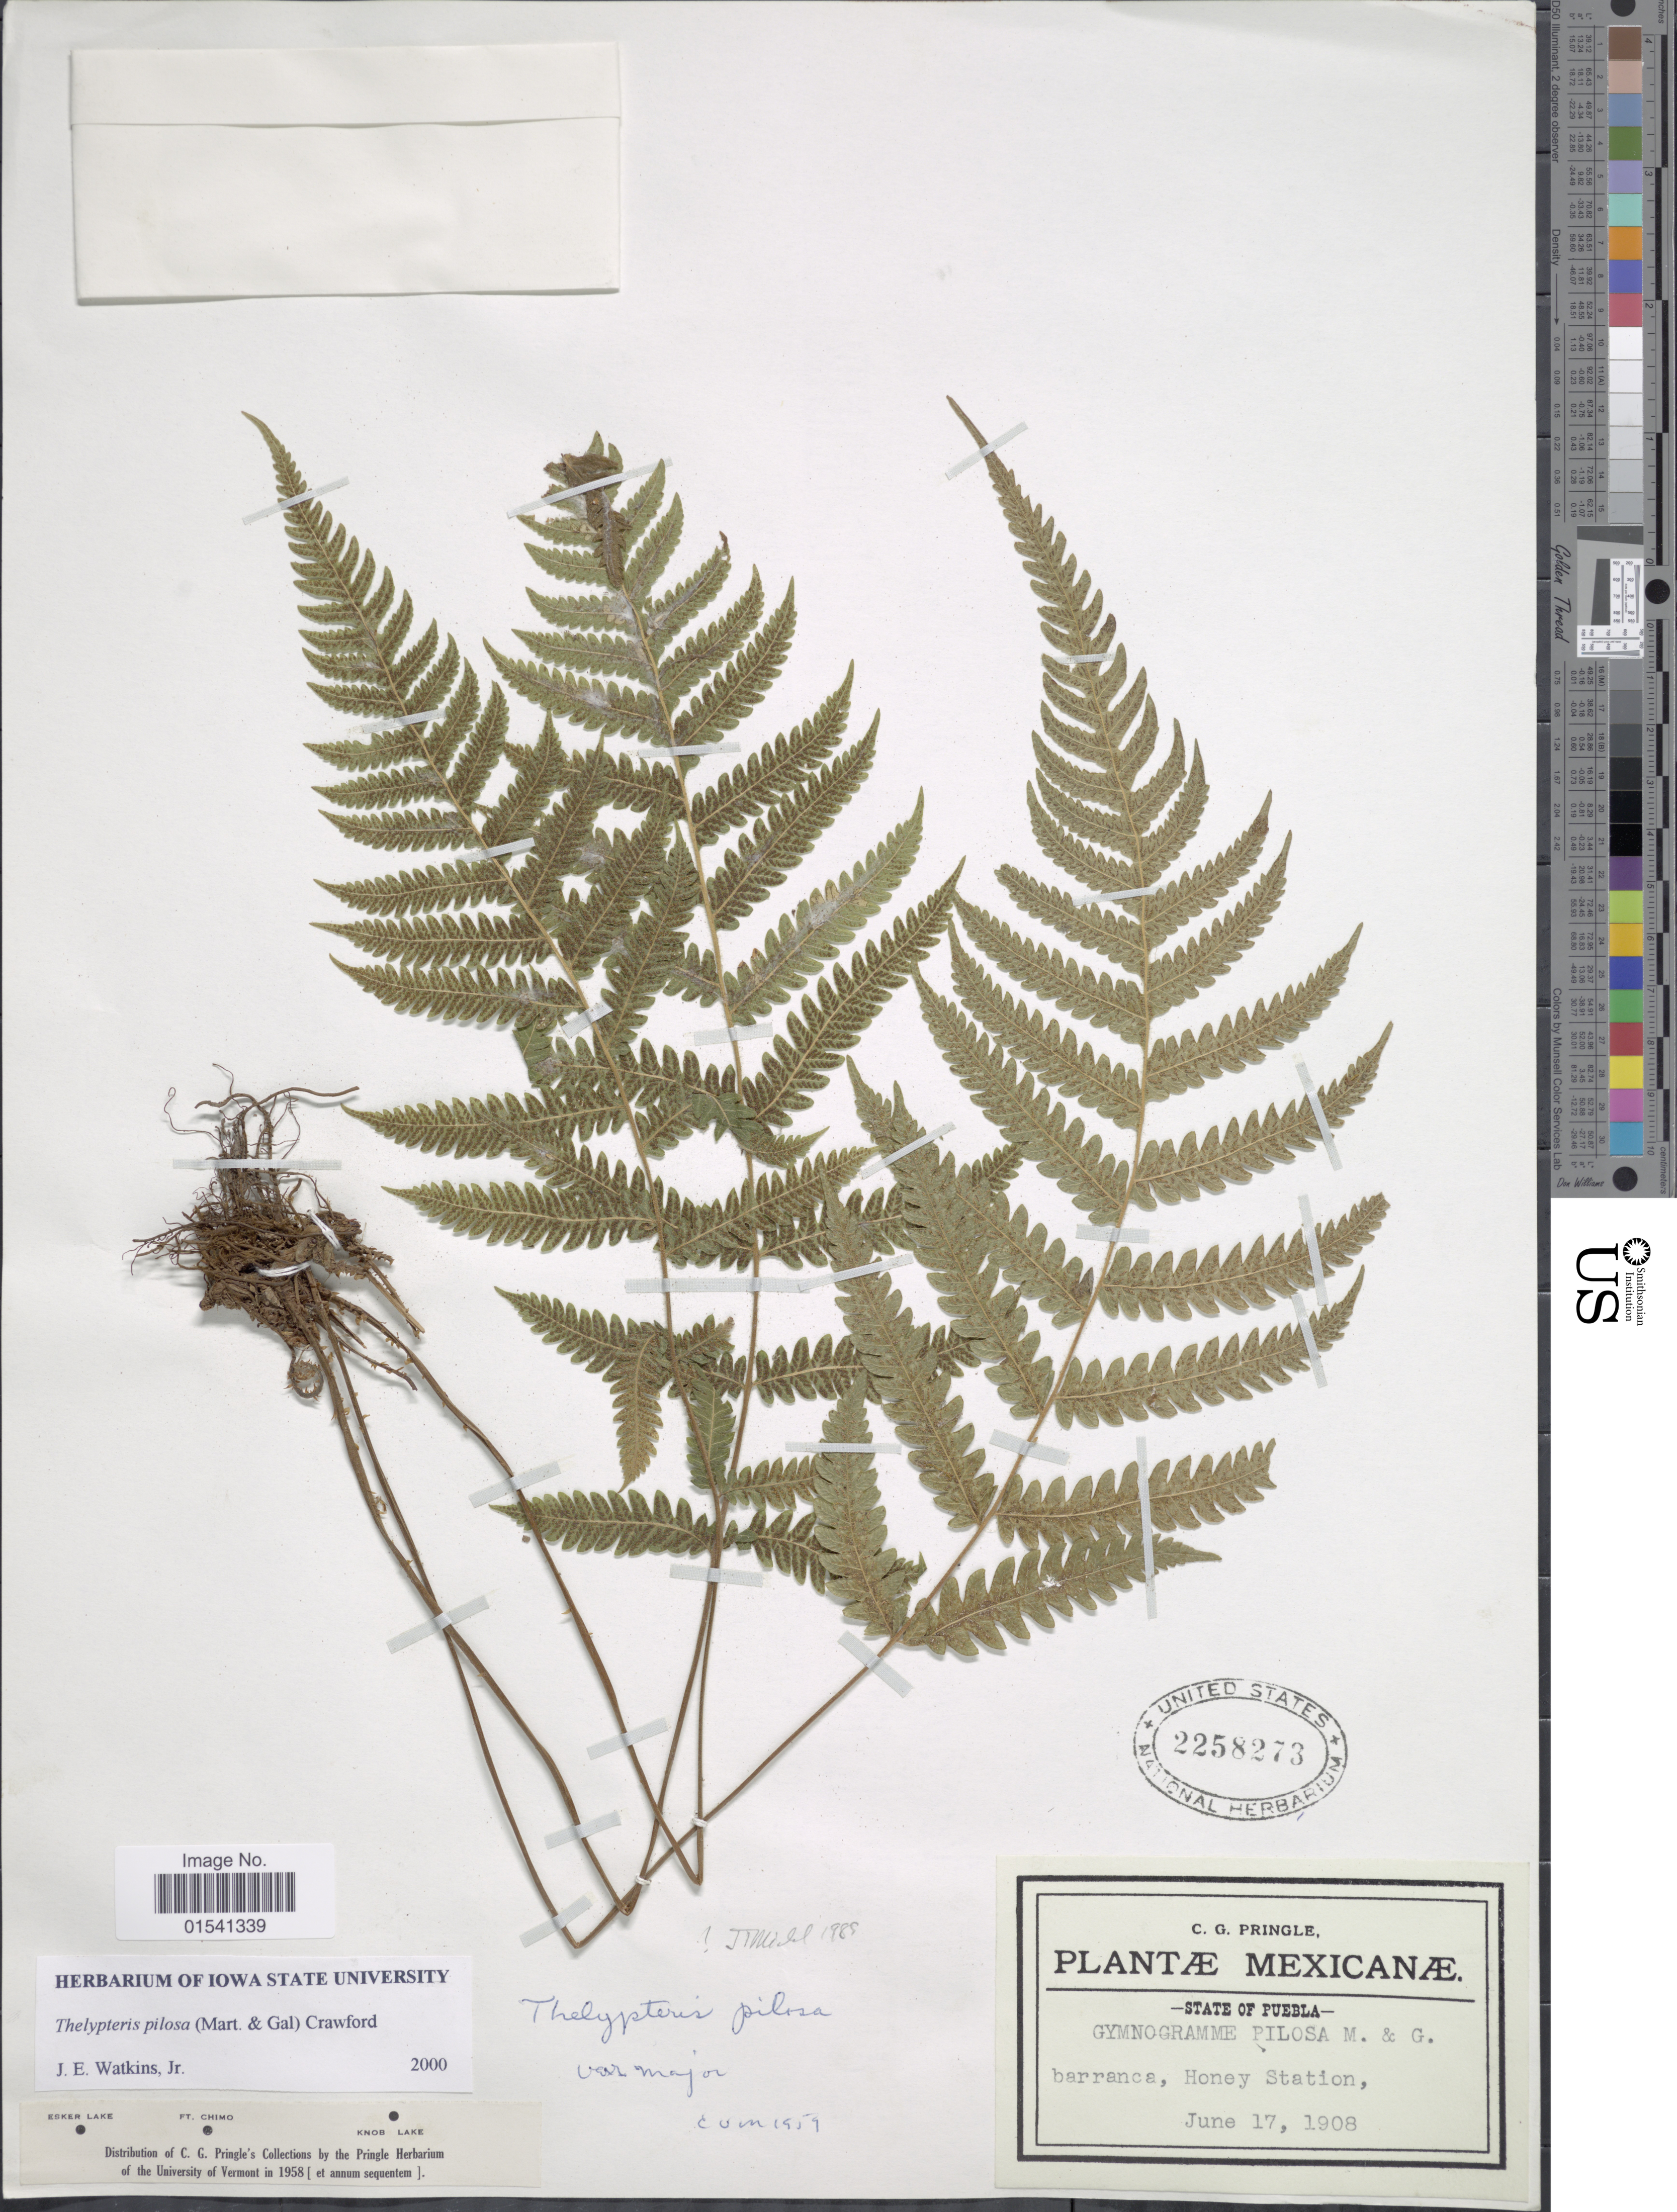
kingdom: Plantae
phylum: Tracheophyta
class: Polypodiopsida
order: Polypodiales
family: Thelypteridaceae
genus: Stegnogramma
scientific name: Stegnogramma pilosa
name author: (M. Martens & Galeotti) K. Iwats.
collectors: C. G. Pringle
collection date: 1908-06-17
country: Mexico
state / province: Puebla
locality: Barranca, Honey Station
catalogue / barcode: US 2258273